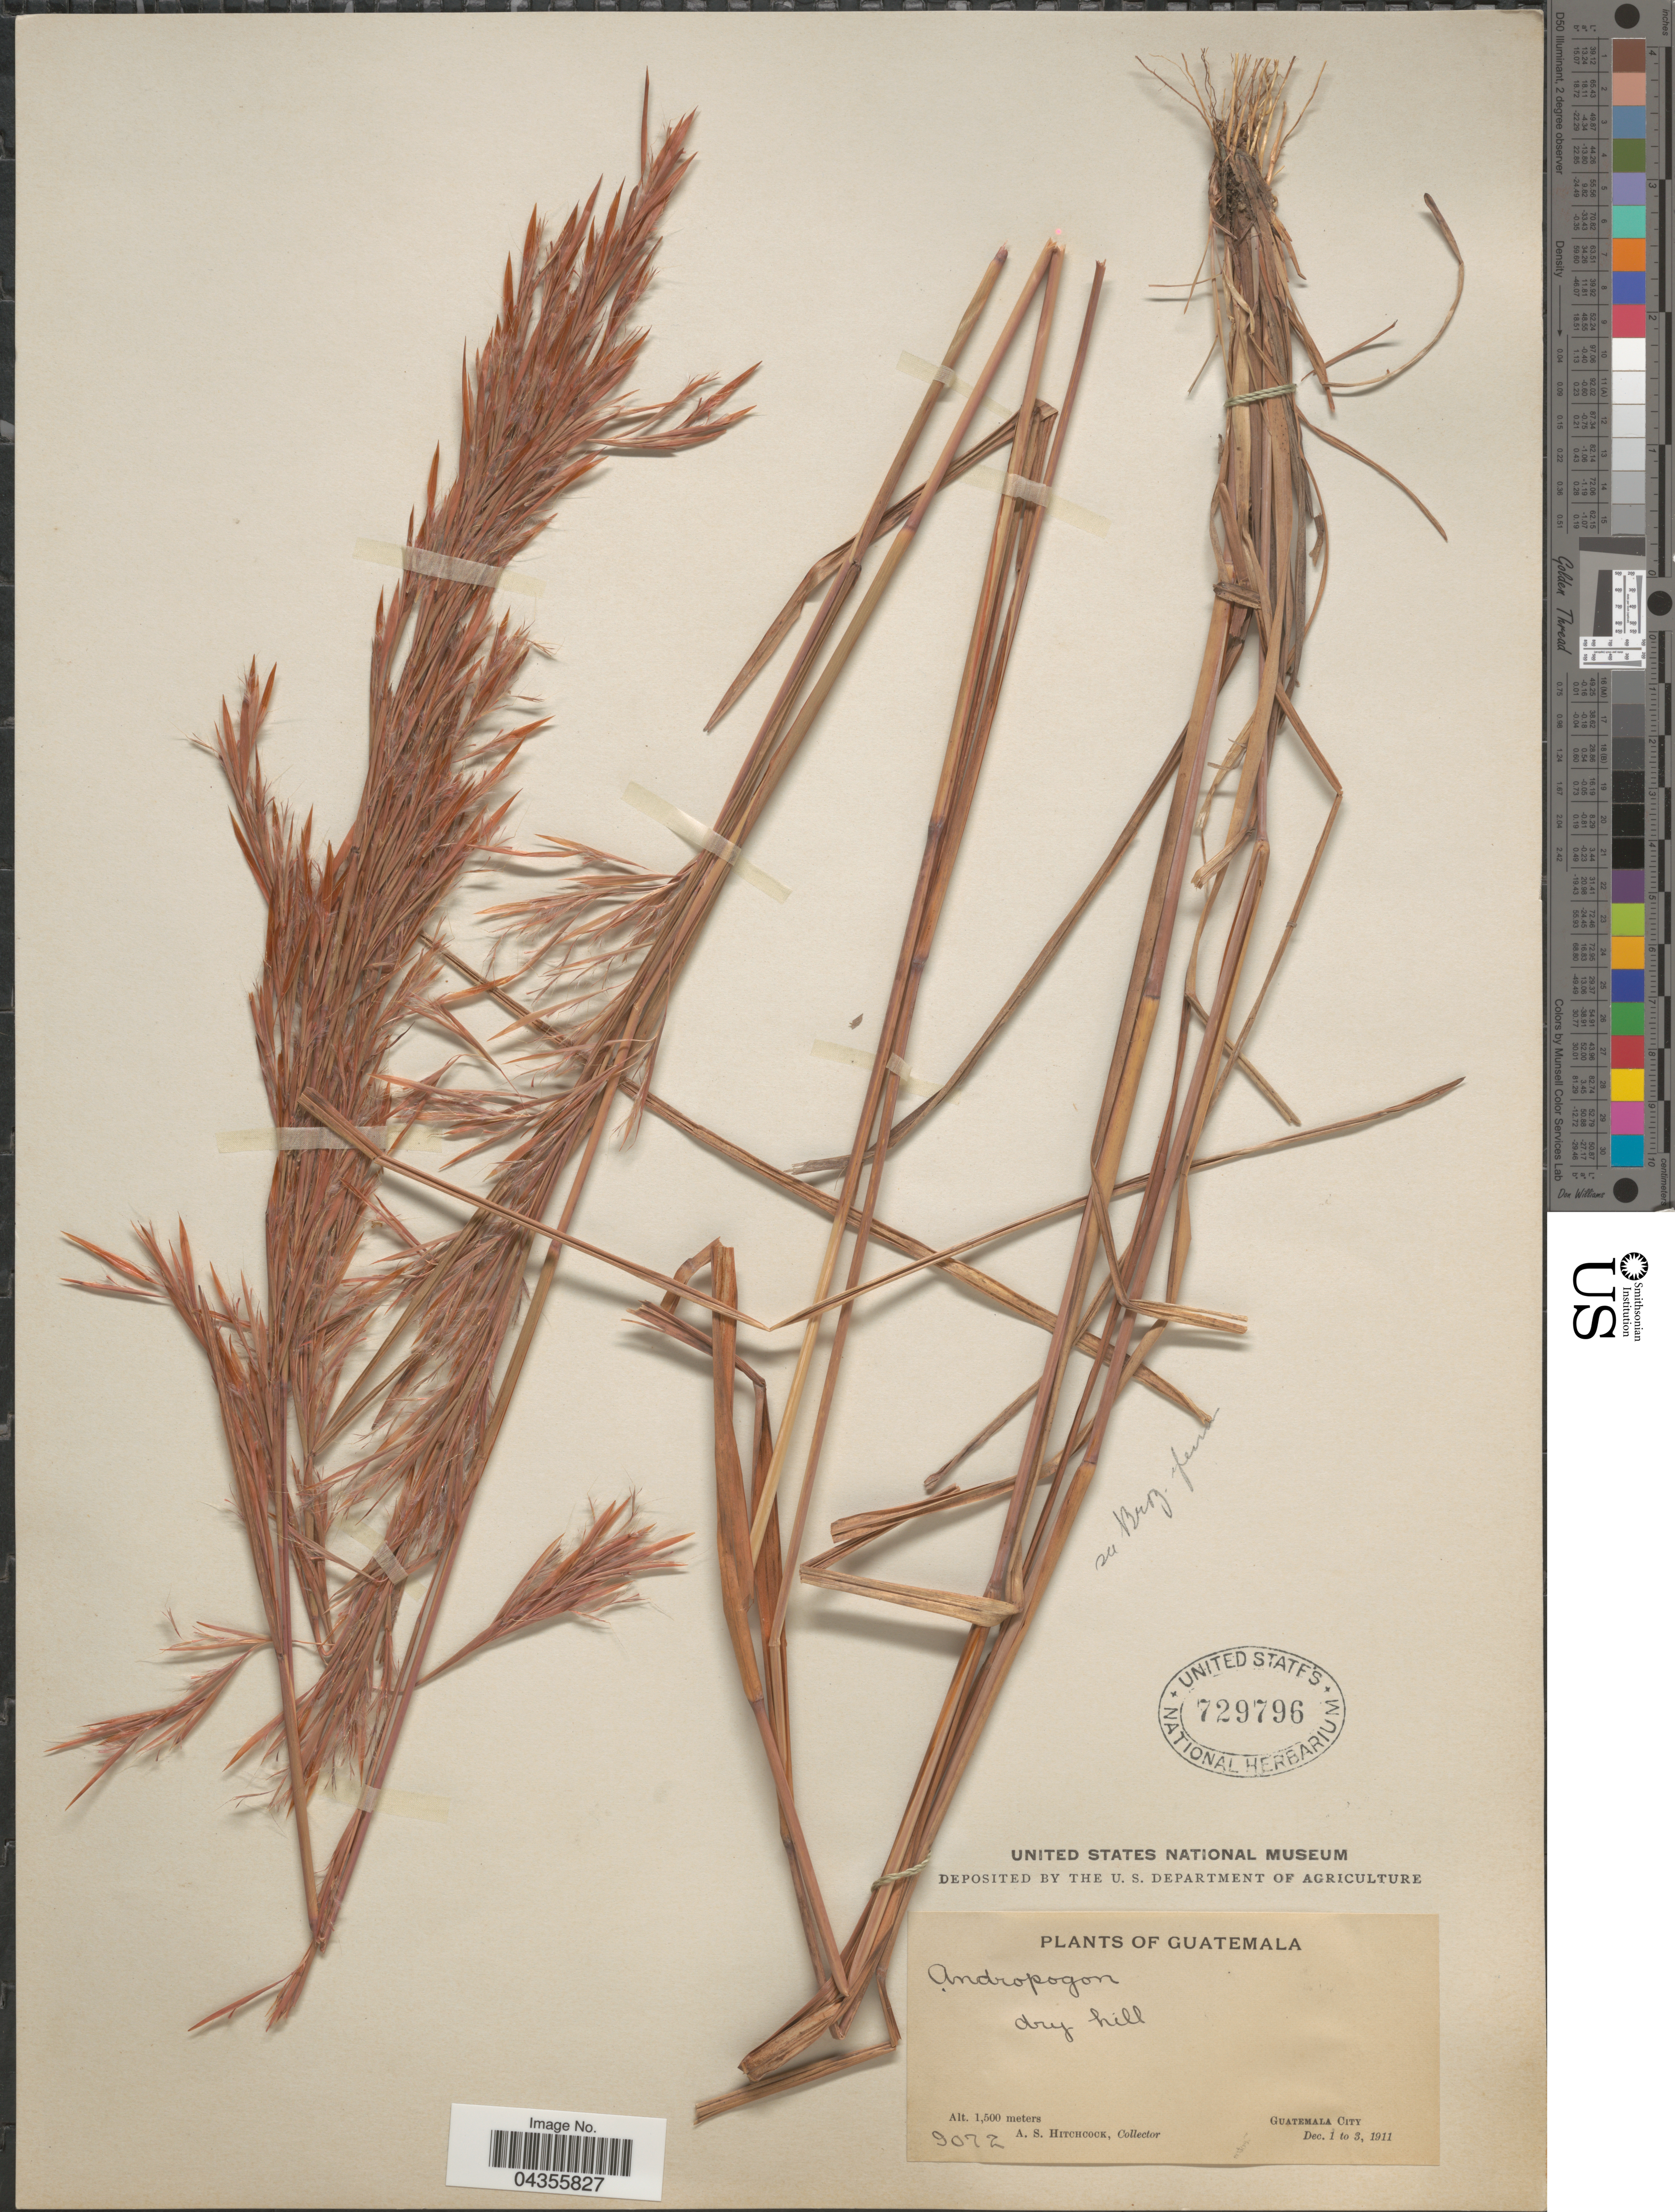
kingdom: Plantae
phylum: Tracheophyta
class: Liliopsida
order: Poales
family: Poaceae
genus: Schizachyrium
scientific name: Schizachyrium condensatum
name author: (Kunth) Nees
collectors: A. S. Hitchcock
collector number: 9072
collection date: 1911-12-01/1911-12-03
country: Guatemala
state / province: Guatemala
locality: Guatemala City.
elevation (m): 1500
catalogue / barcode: US 729796